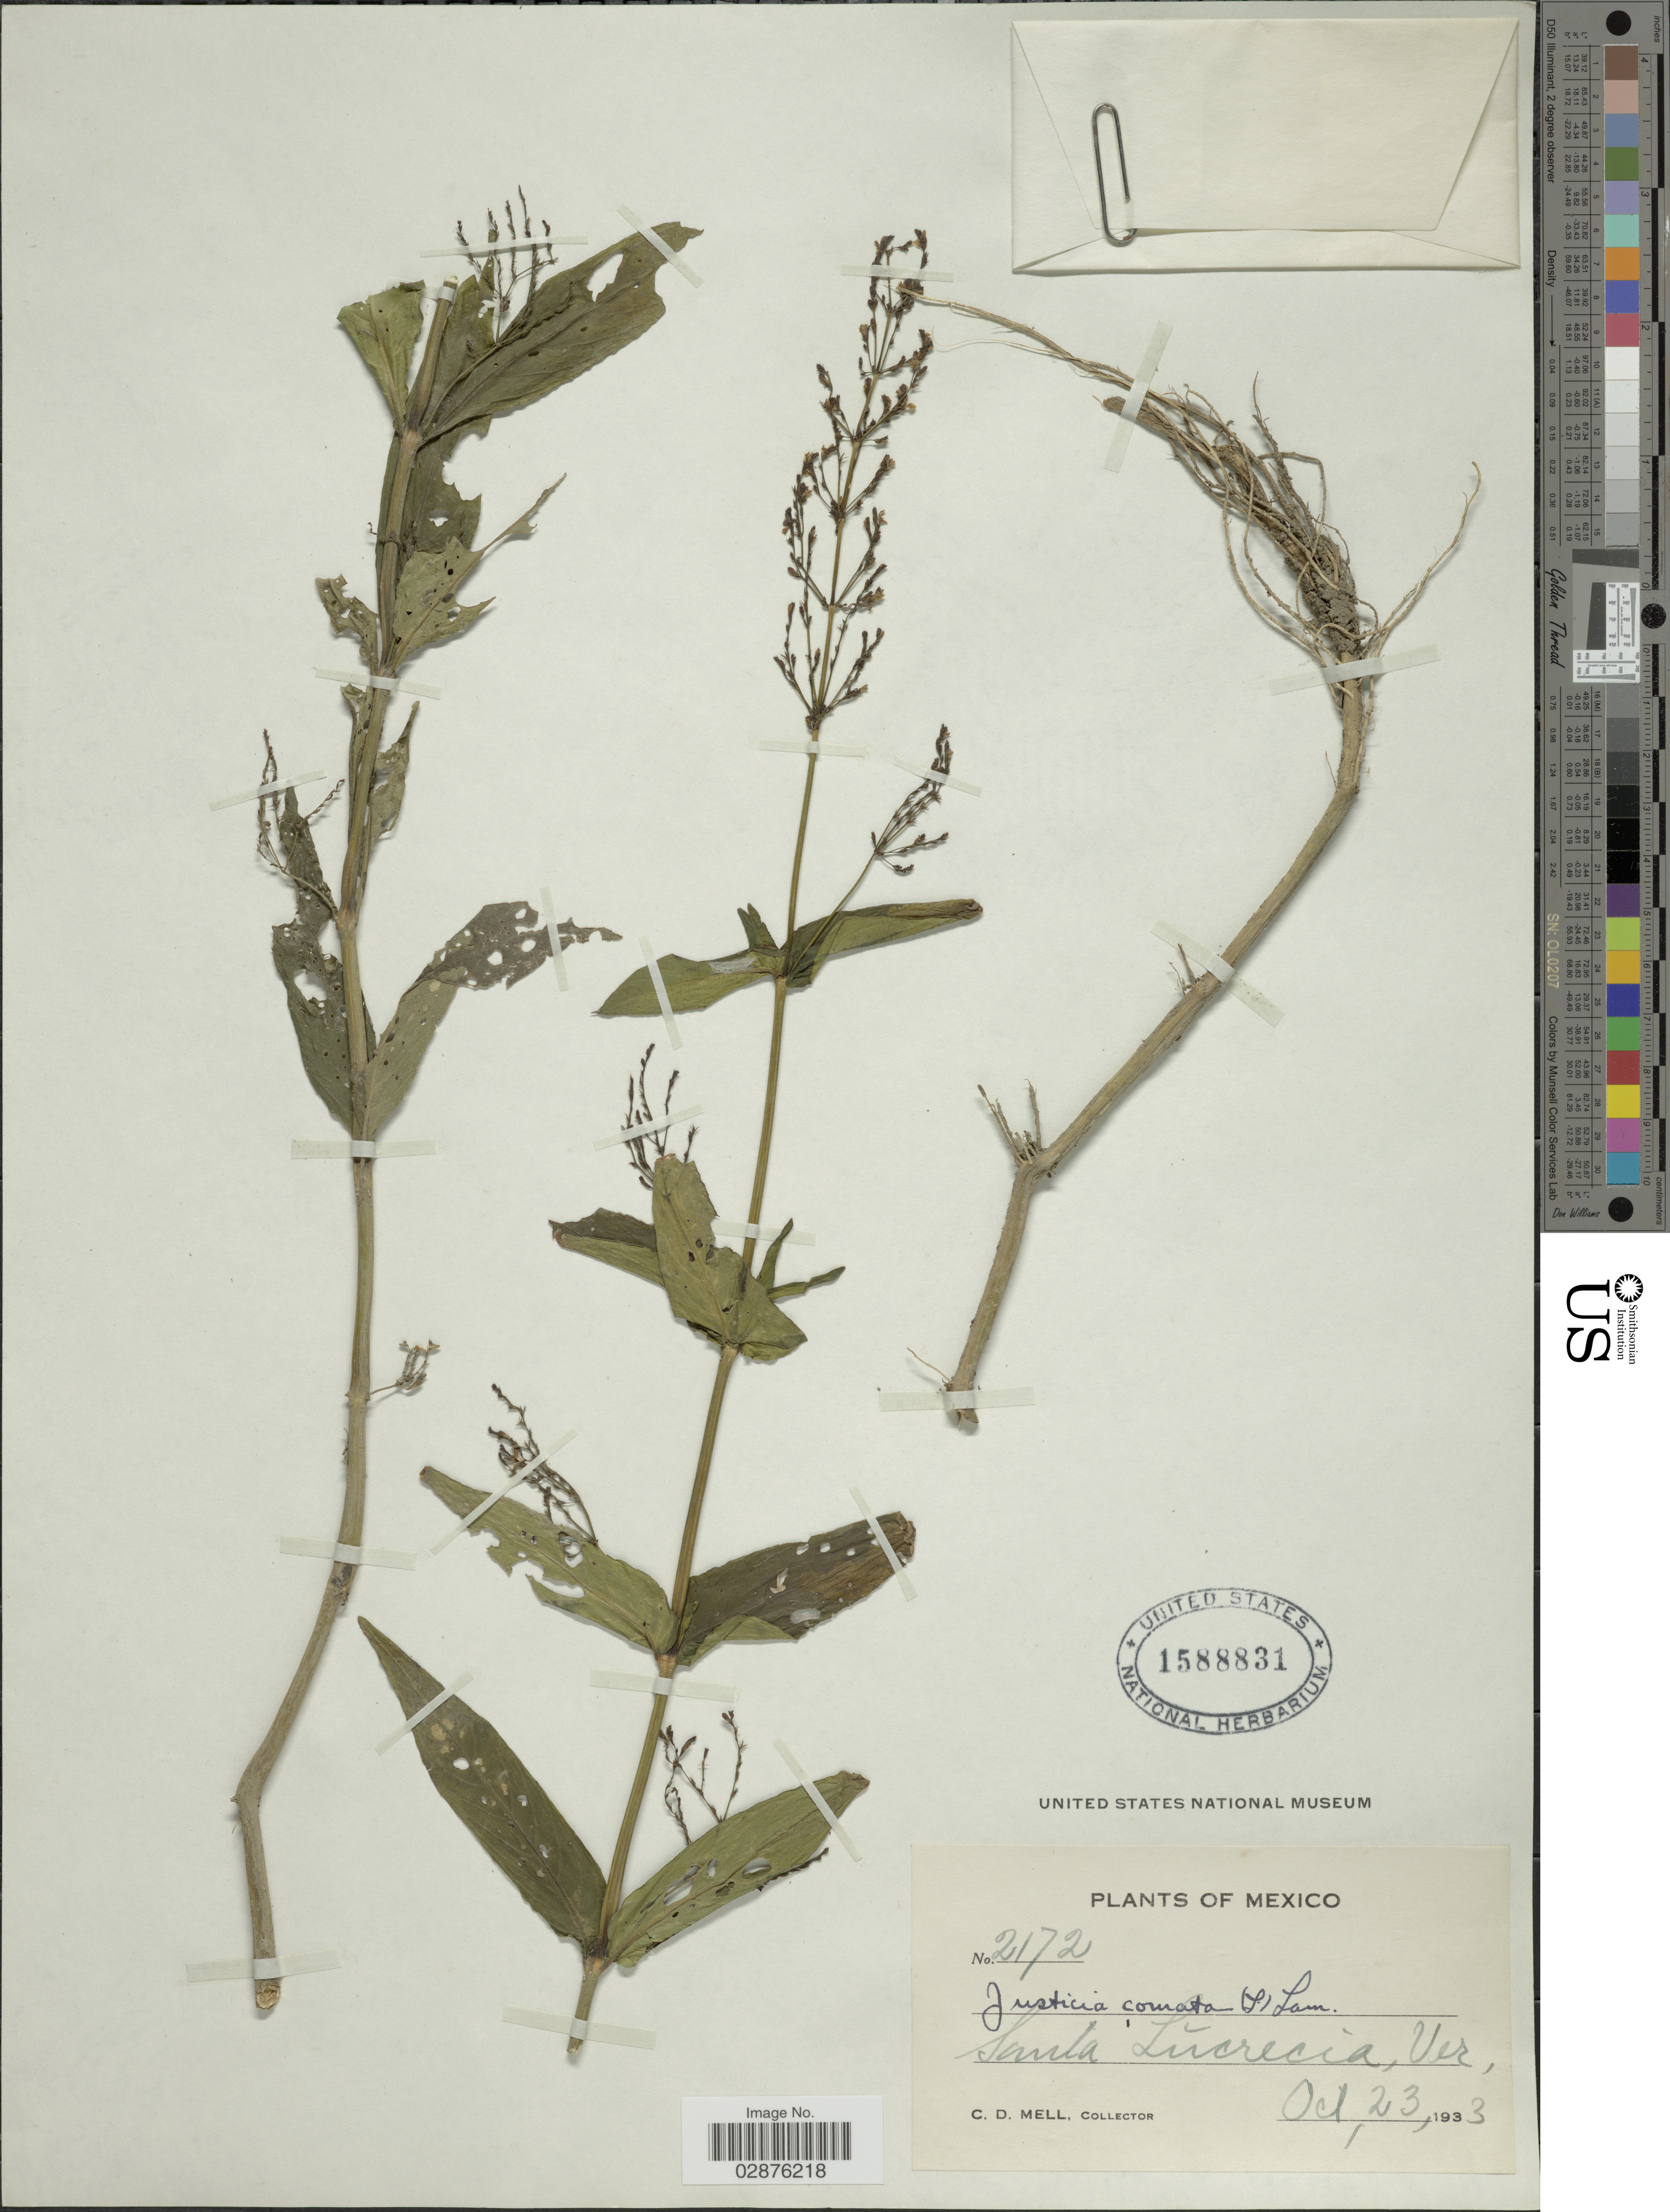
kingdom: Plantae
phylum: Tracheophyta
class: Magnoliopsida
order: Lamiales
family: Acanthaceae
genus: Justicia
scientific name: Justicia comata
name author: (L.) Lam.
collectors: C. D. Mell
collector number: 2172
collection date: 1933-10-23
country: Mexico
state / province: Veracruz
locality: Santa Lucrecia, Ver.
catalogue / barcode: US 1588831